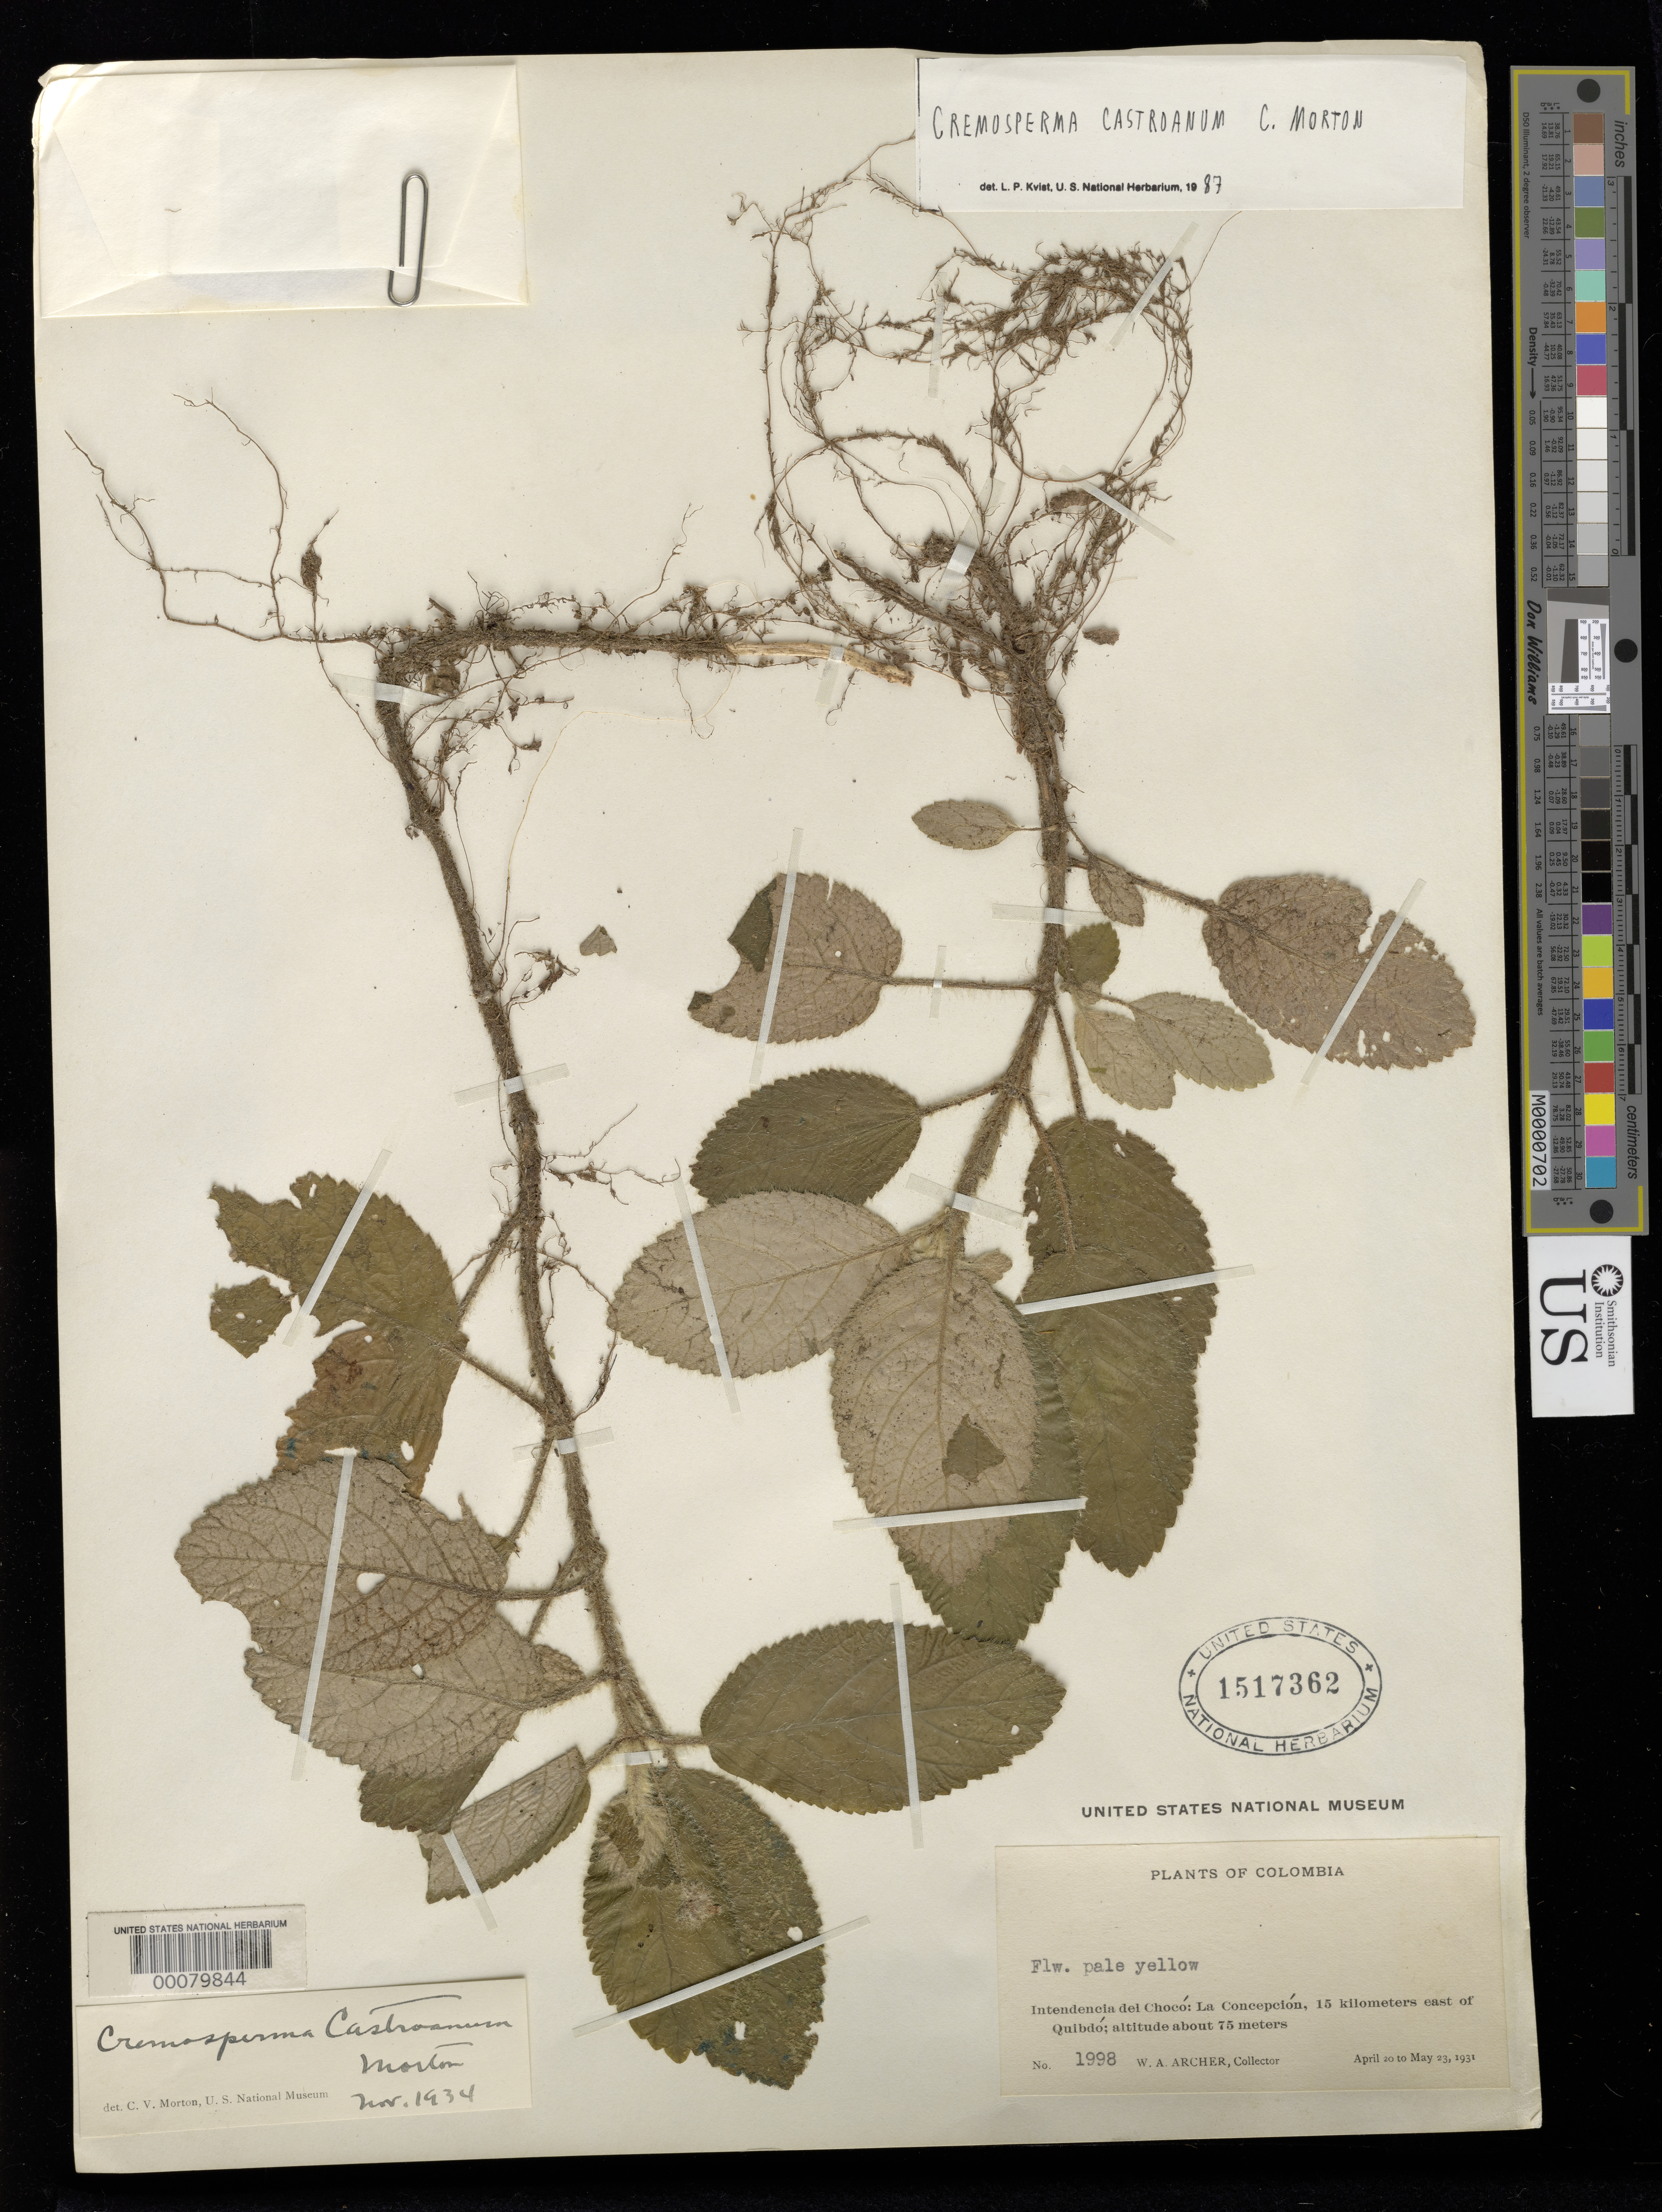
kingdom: Plantae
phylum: Tracheophyta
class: Magnoliopsida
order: Lamiales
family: Gesneriaceae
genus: Cremosperma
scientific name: Cremosperma castroanum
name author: C.V. Morton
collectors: A. W. Archer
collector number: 1998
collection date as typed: Apr-May 1931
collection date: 1931-04/1931-05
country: Colombia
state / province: Chocó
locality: La Concepción, 15 km E of Quibdó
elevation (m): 75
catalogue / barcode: US 1517362